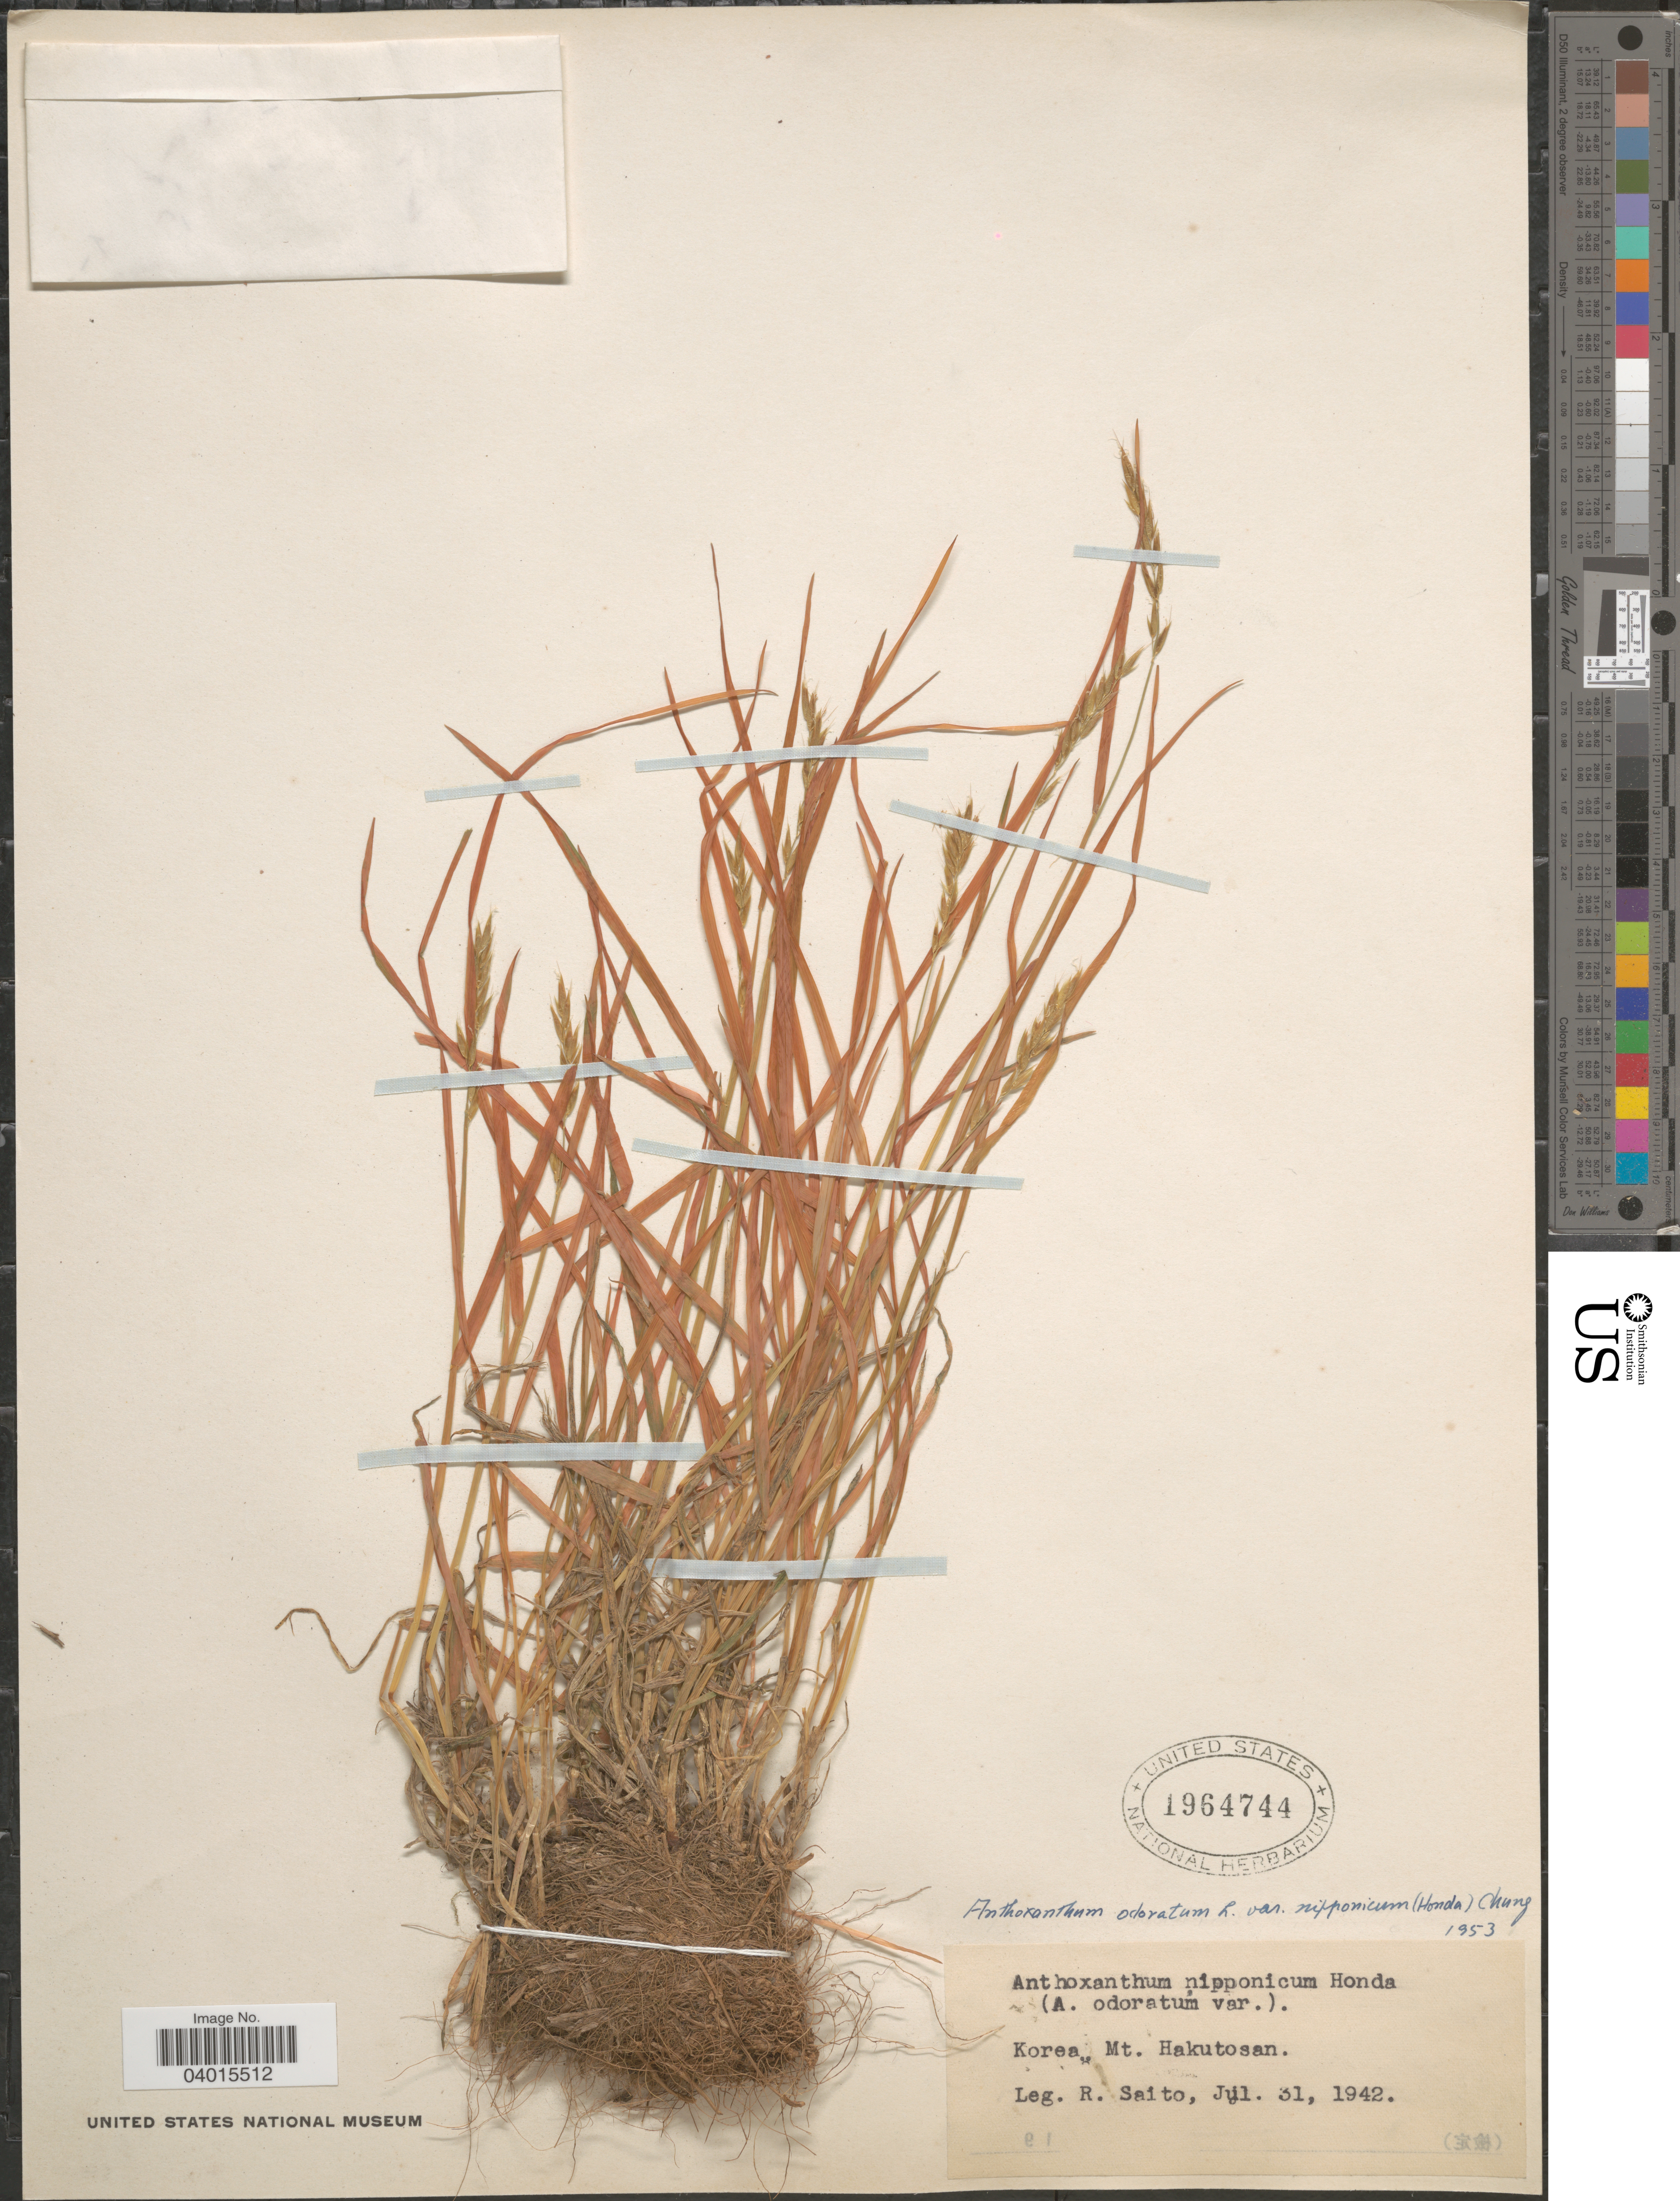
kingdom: Plantae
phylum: Tracheophyta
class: Liliopsida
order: Poales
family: Poaceae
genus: Anthoxanthum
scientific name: Anthoxanthum nipponicum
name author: Honda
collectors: R. Saito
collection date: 1942-07-31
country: North Korea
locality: Mt. Hakutosan.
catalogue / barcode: US 1964744